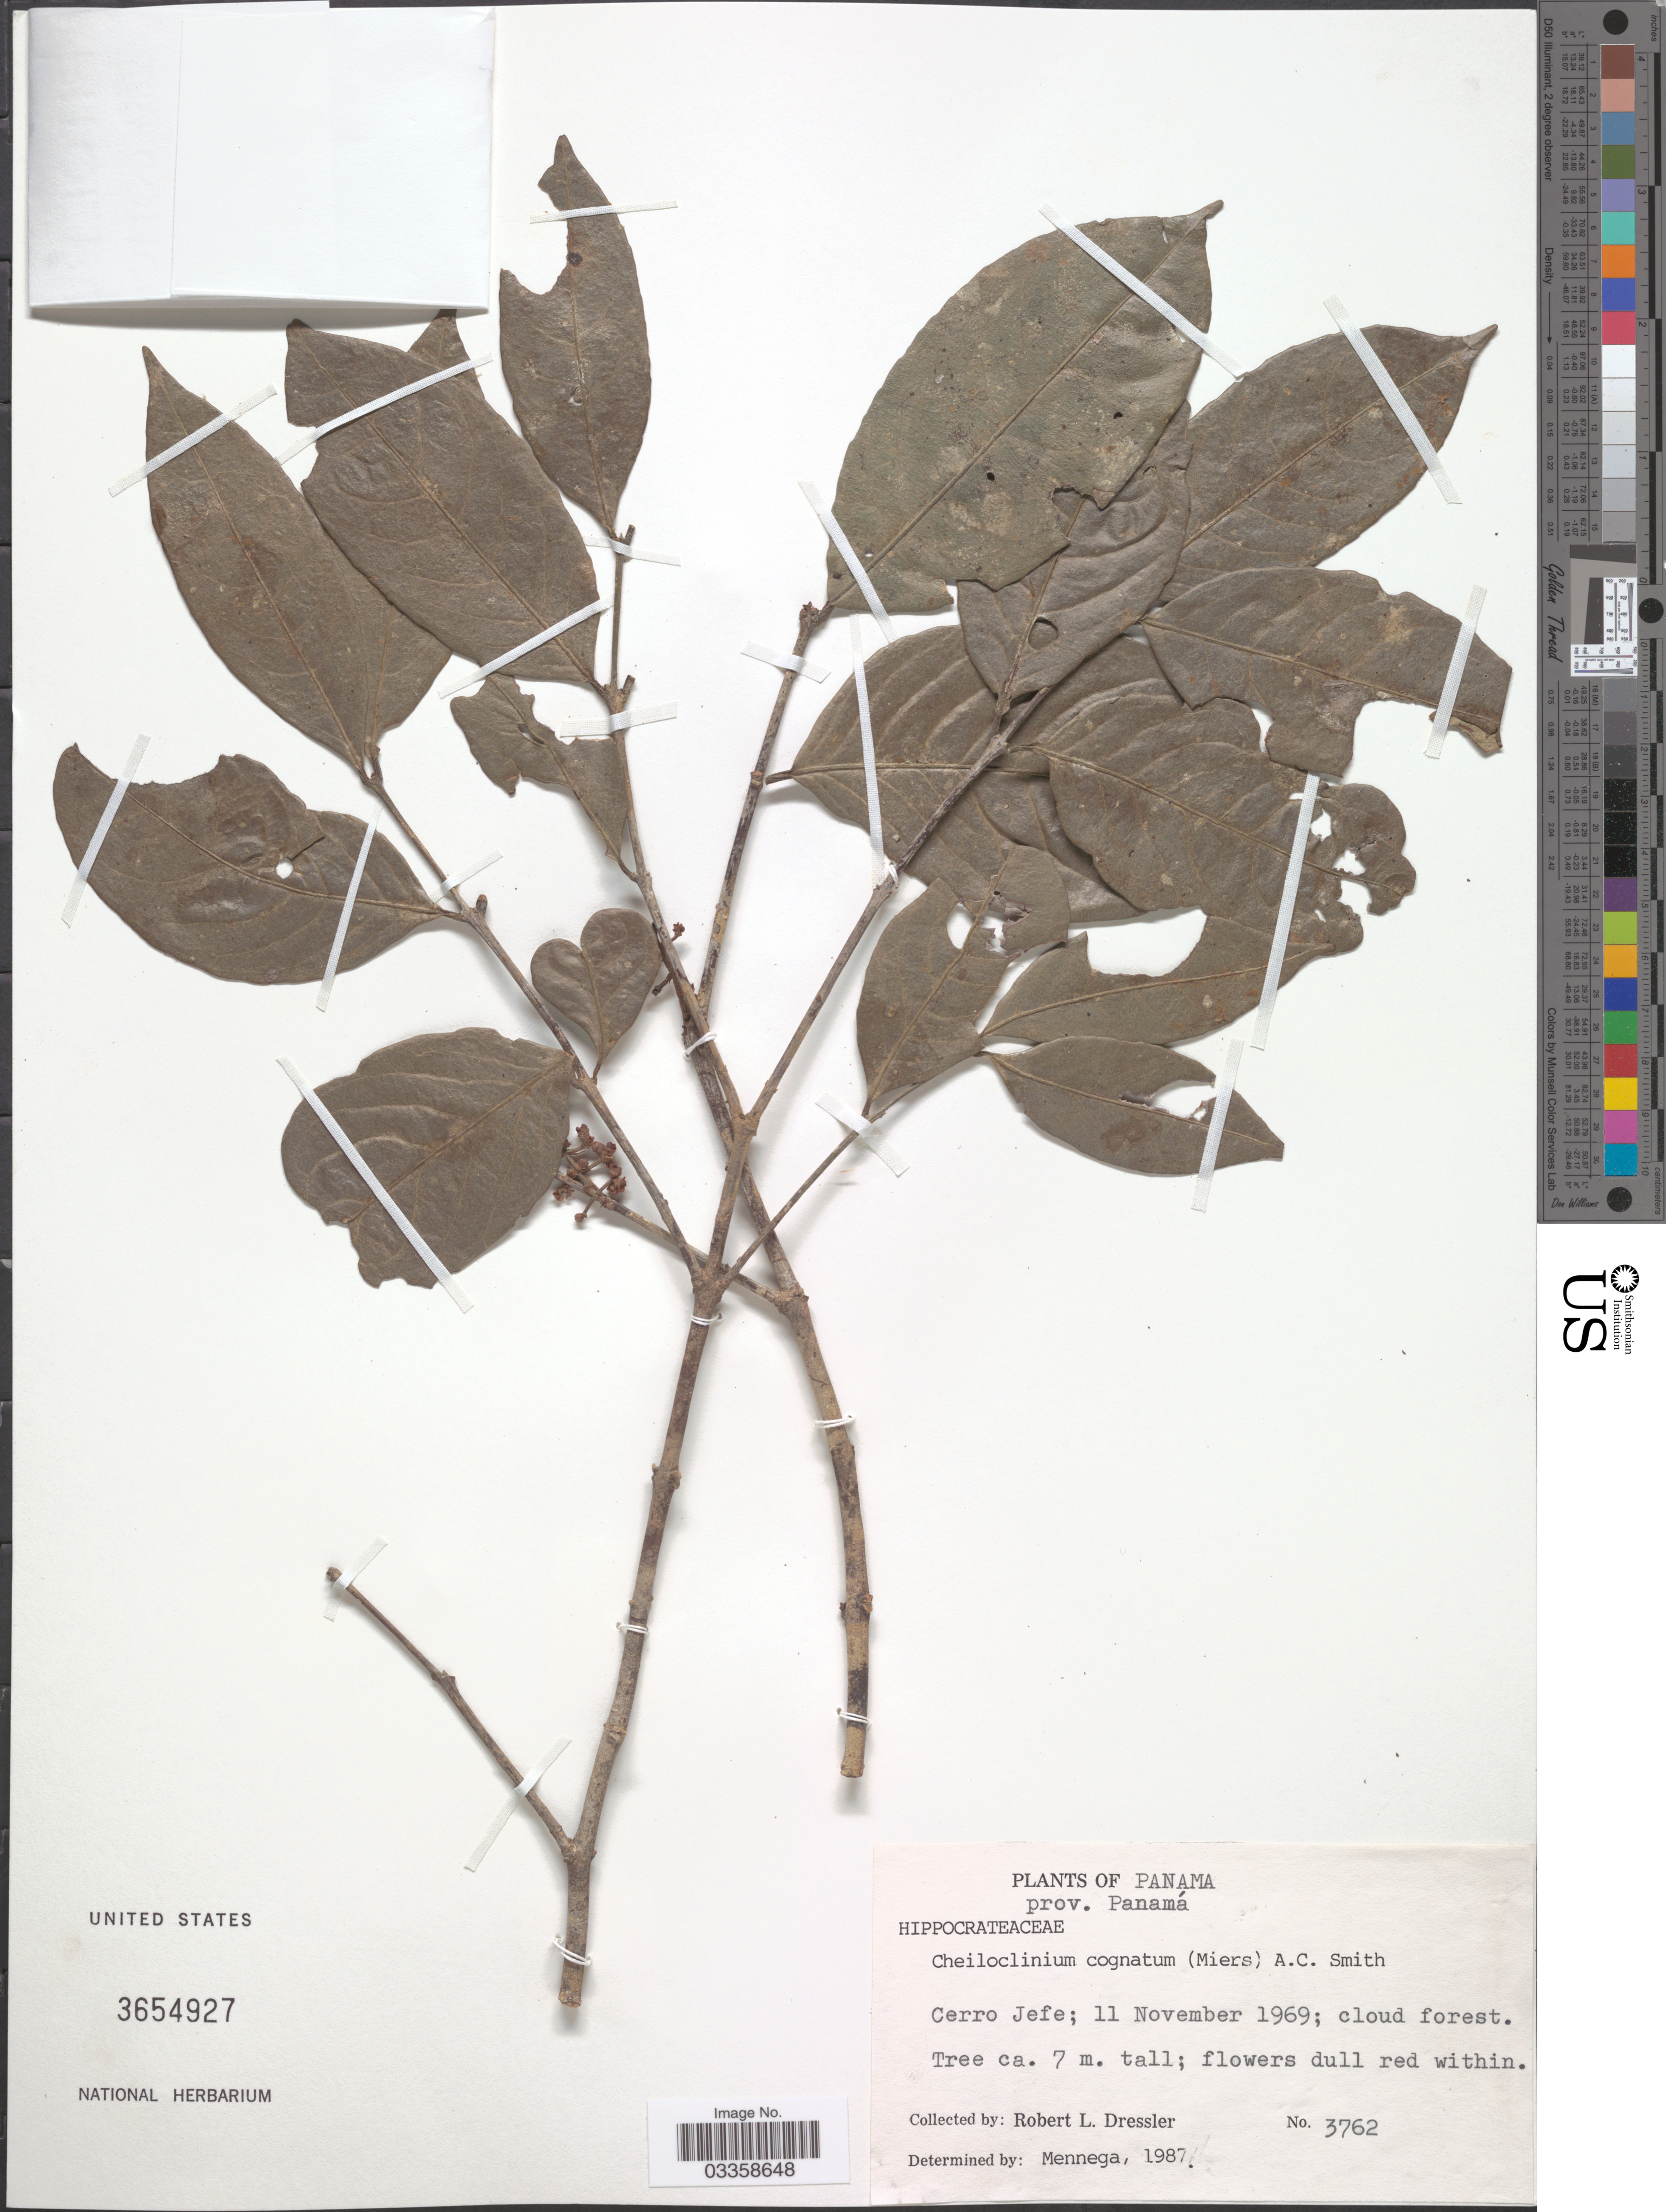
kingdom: Plantae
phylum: Tracheophyta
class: Magnoliopsida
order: Celastrales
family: Celastraceae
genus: Cheiloclinium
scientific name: Cheiloclinium cognatum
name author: (Miers) A.C. Sm.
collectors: R. Dressler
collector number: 3762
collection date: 1969-11-11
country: Panama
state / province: Panamá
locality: Cerro Jefe.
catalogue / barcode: US 3654927